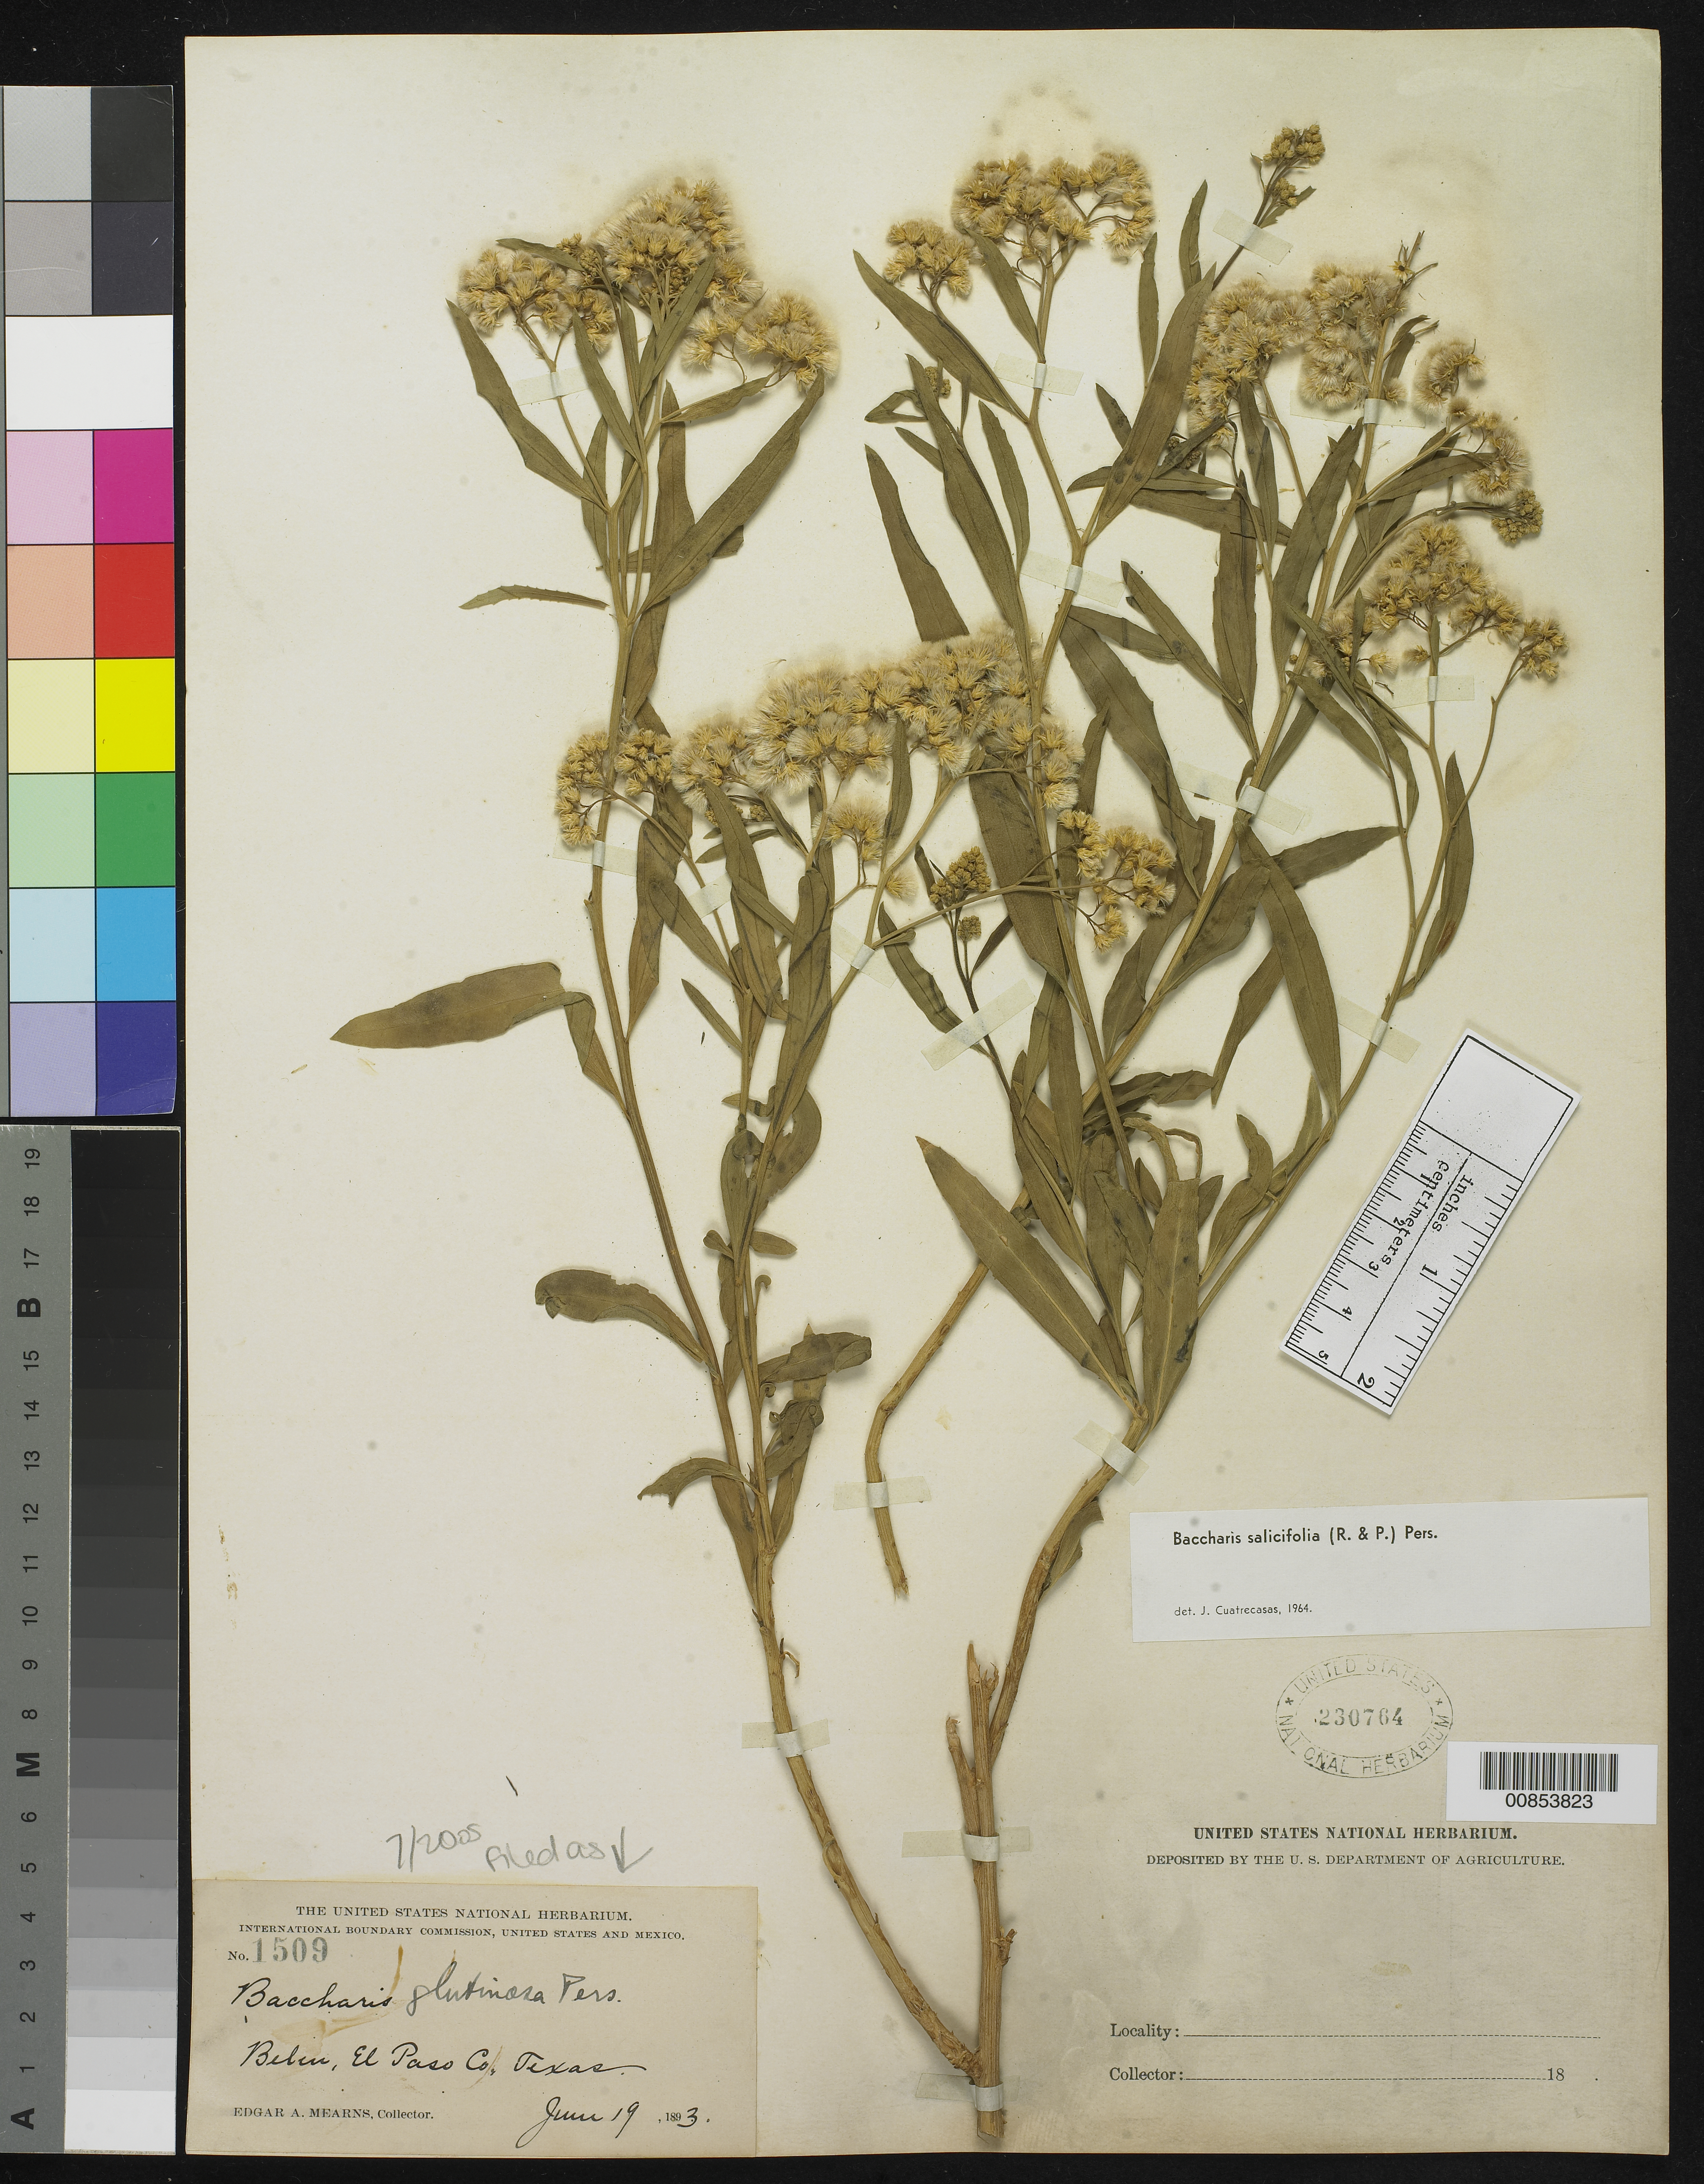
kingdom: Plantae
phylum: Tracheophyta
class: Magnoliopsida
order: Asterales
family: Asteraceae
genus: Baccharis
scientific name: Baccharis glutinosa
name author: Pers.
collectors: E. A. Mearns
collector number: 1509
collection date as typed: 19 Jun 1893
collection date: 1893-06-19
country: United States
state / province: Texas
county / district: El Paso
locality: Belen, El Paso County, Texas.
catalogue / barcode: US 230764